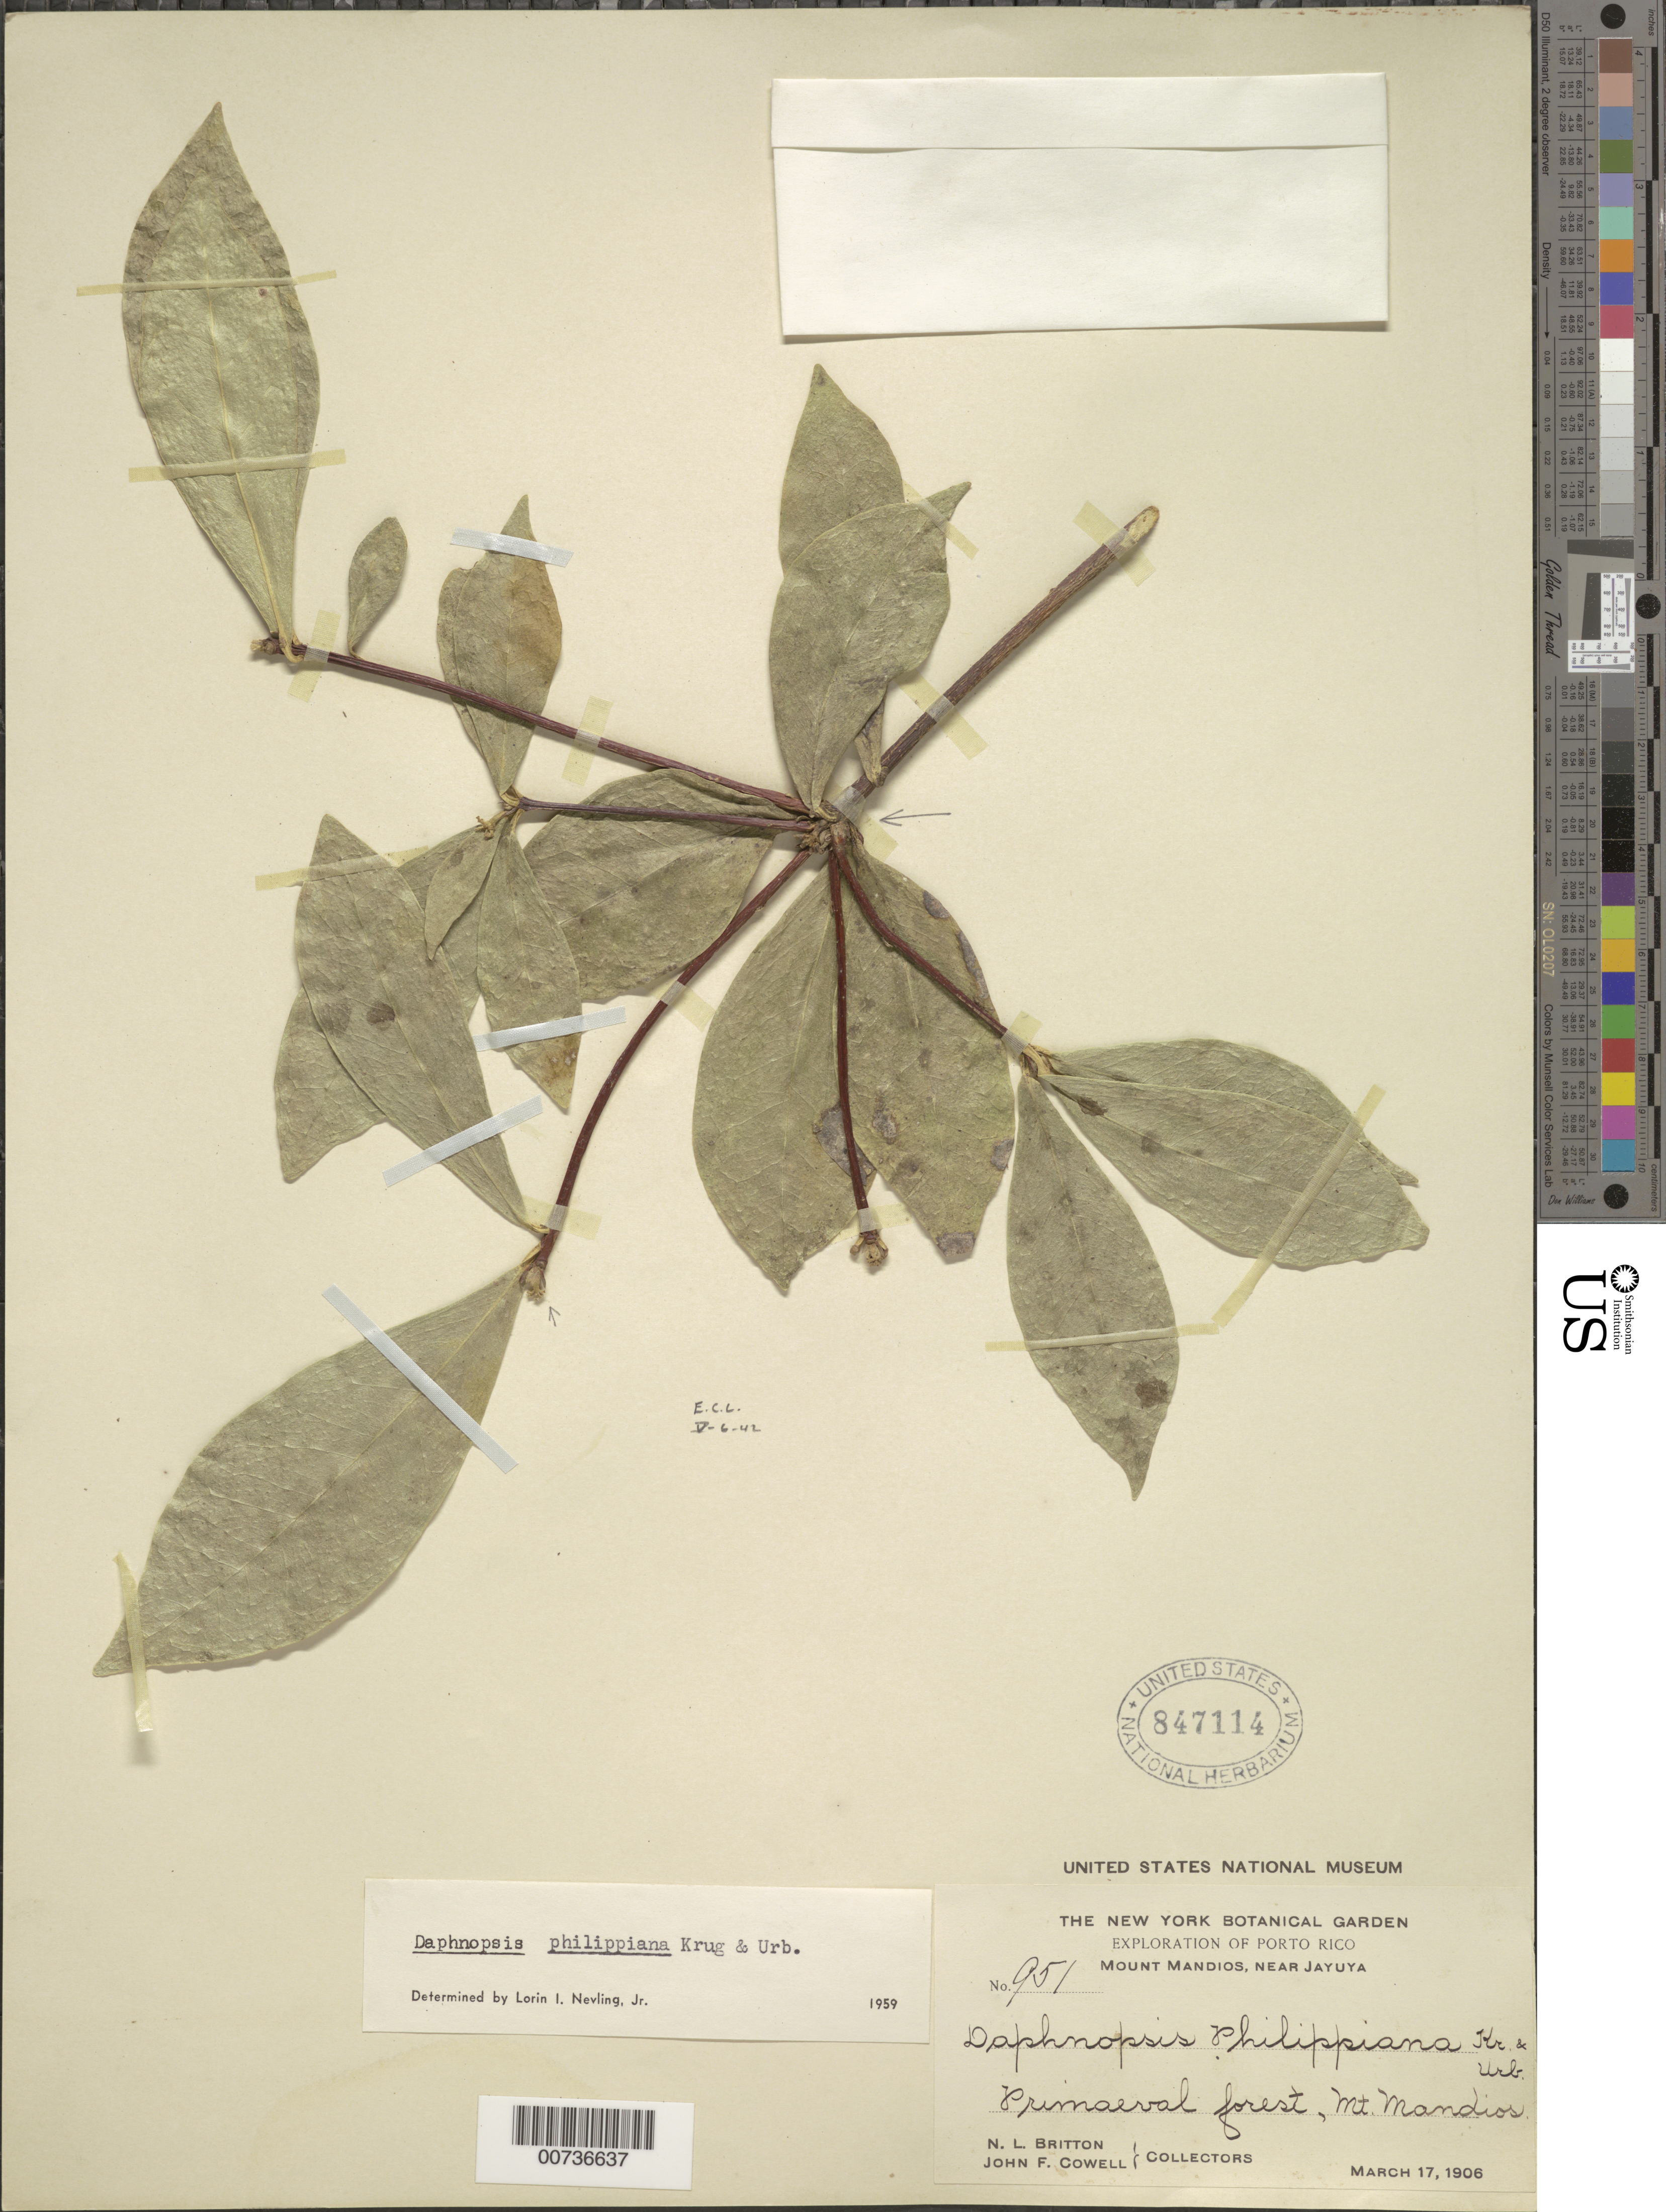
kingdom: Plantae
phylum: Tracheophyta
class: Magnoliopsida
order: Malvales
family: Thymelaeaceae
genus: Daphnopsis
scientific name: Daphnopsis philippiana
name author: Krug & Urb.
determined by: Nevling, L. I., Jr.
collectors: N. Britton & J. F. Cowell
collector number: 951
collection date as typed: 17 Mar 1906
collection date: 1906-03-17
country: Puerto Rico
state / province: Jayuya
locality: Mount Mandios, near Jayuya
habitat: Primaeval forest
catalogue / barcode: US 847114